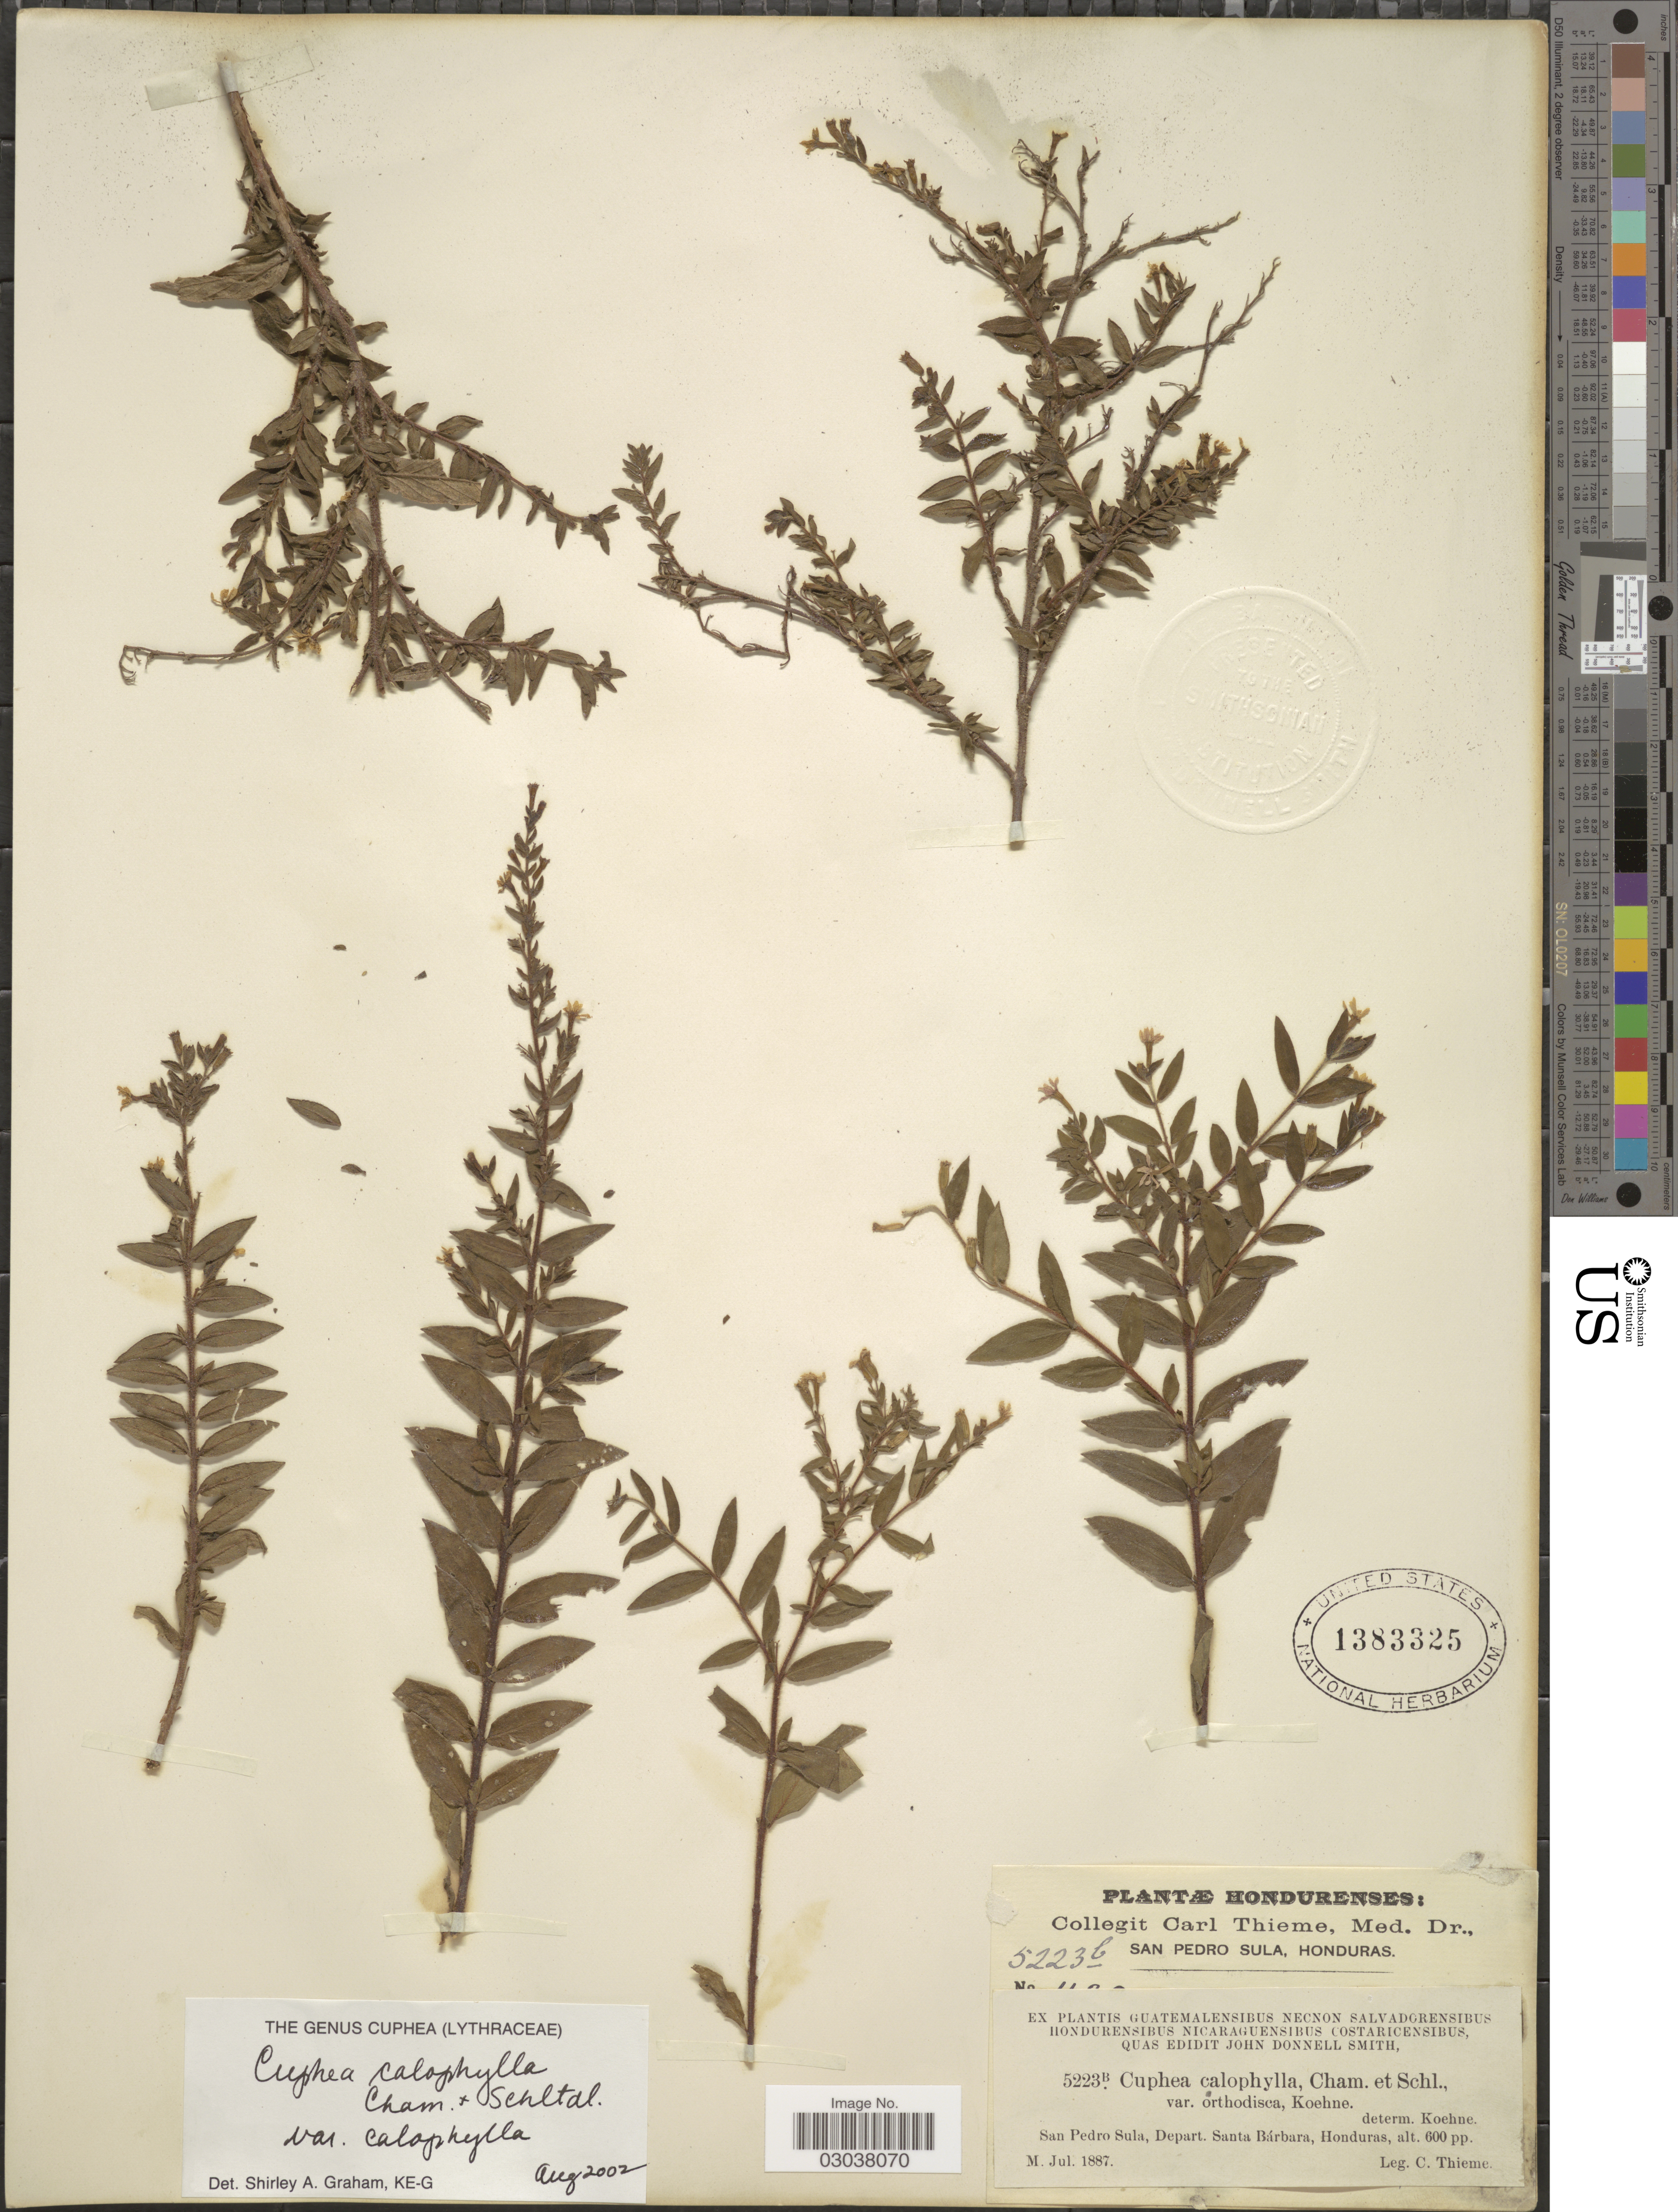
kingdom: Plantae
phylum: Tracheophyta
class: Magnoliopsida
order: Myrtales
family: Lythraceae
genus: Cuphea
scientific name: Cuphea calophylla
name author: Cham. & Schltdl.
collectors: C. Thieme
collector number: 5223B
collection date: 1887-07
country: Honduras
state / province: Santa Bárbara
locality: San Pedro Sula, Depart. Santa Bárbara.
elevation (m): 183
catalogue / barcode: US 1383325